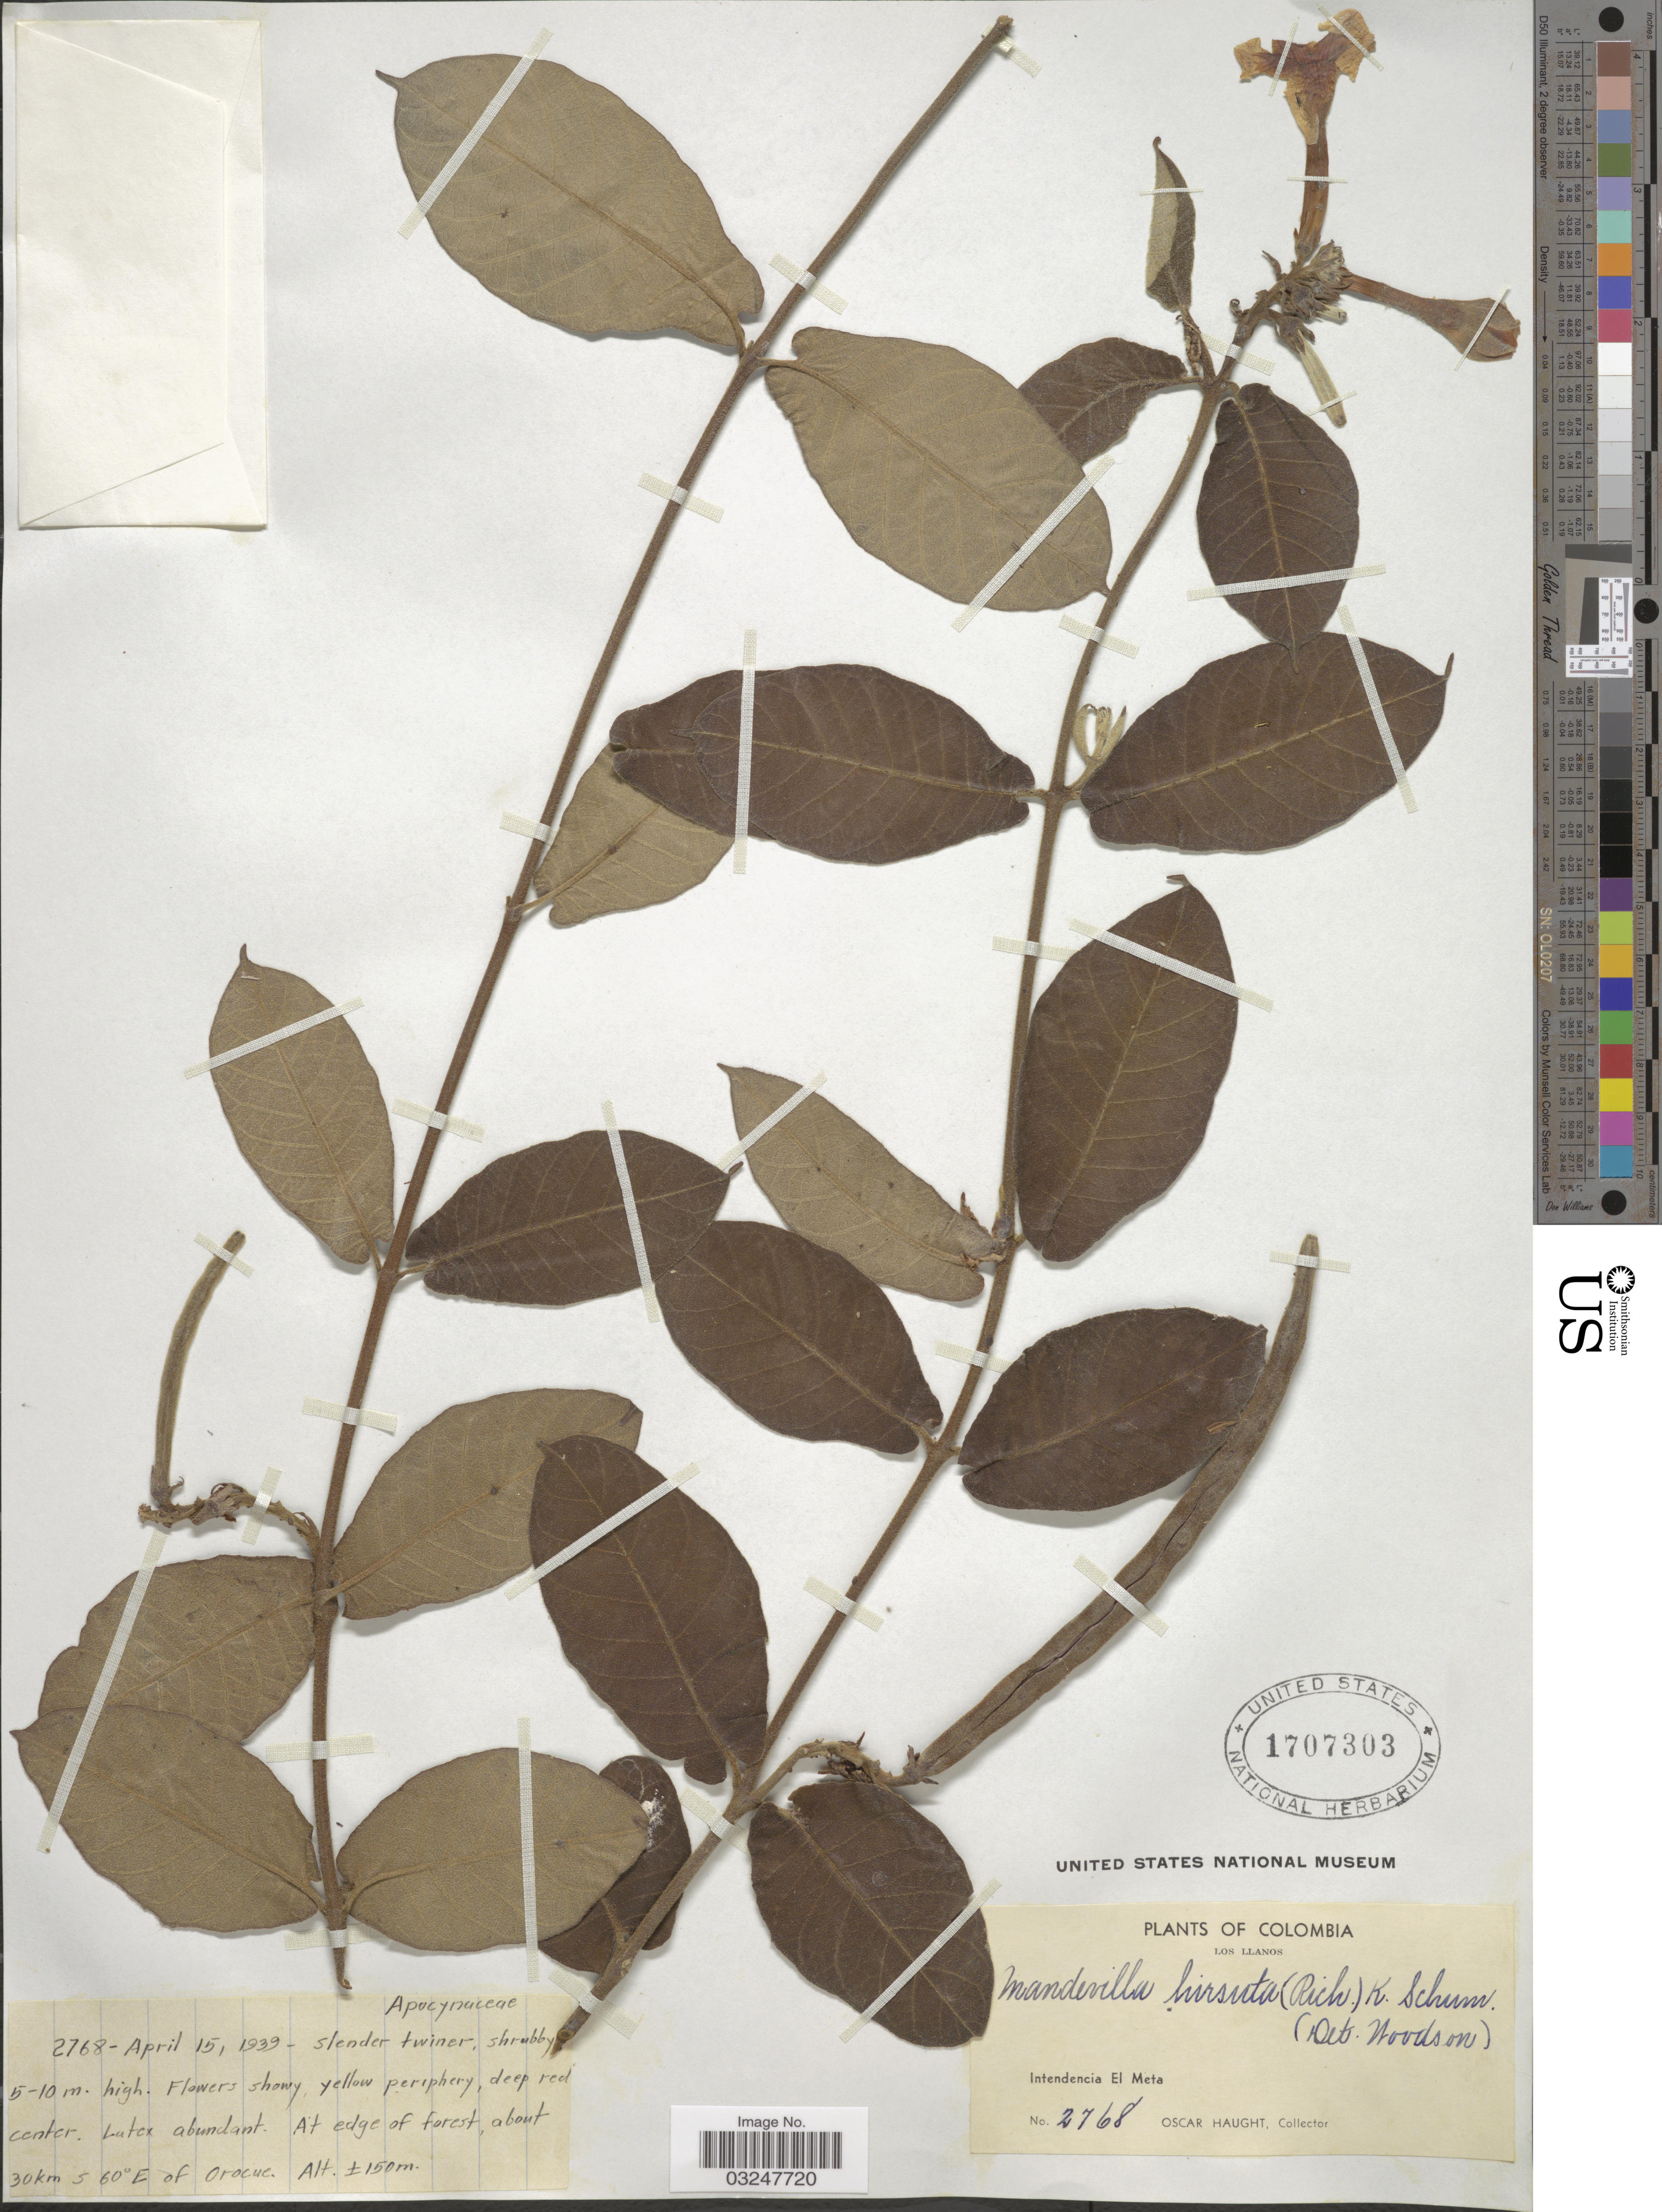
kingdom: Plantae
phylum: Tracheophyta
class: Magnoliopsida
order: Gentianales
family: Apocynaceae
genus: Mandevilla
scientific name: Mandevilla hirsuta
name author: (Rich.) K. Schum.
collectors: O. Haught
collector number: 2768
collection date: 1939-04-15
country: Colombia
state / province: Meta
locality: Los Llanos, Intendencia El Meta, At edge of forest, about 30 km S 60° E of Orocue.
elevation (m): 150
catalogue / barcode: US 1707303